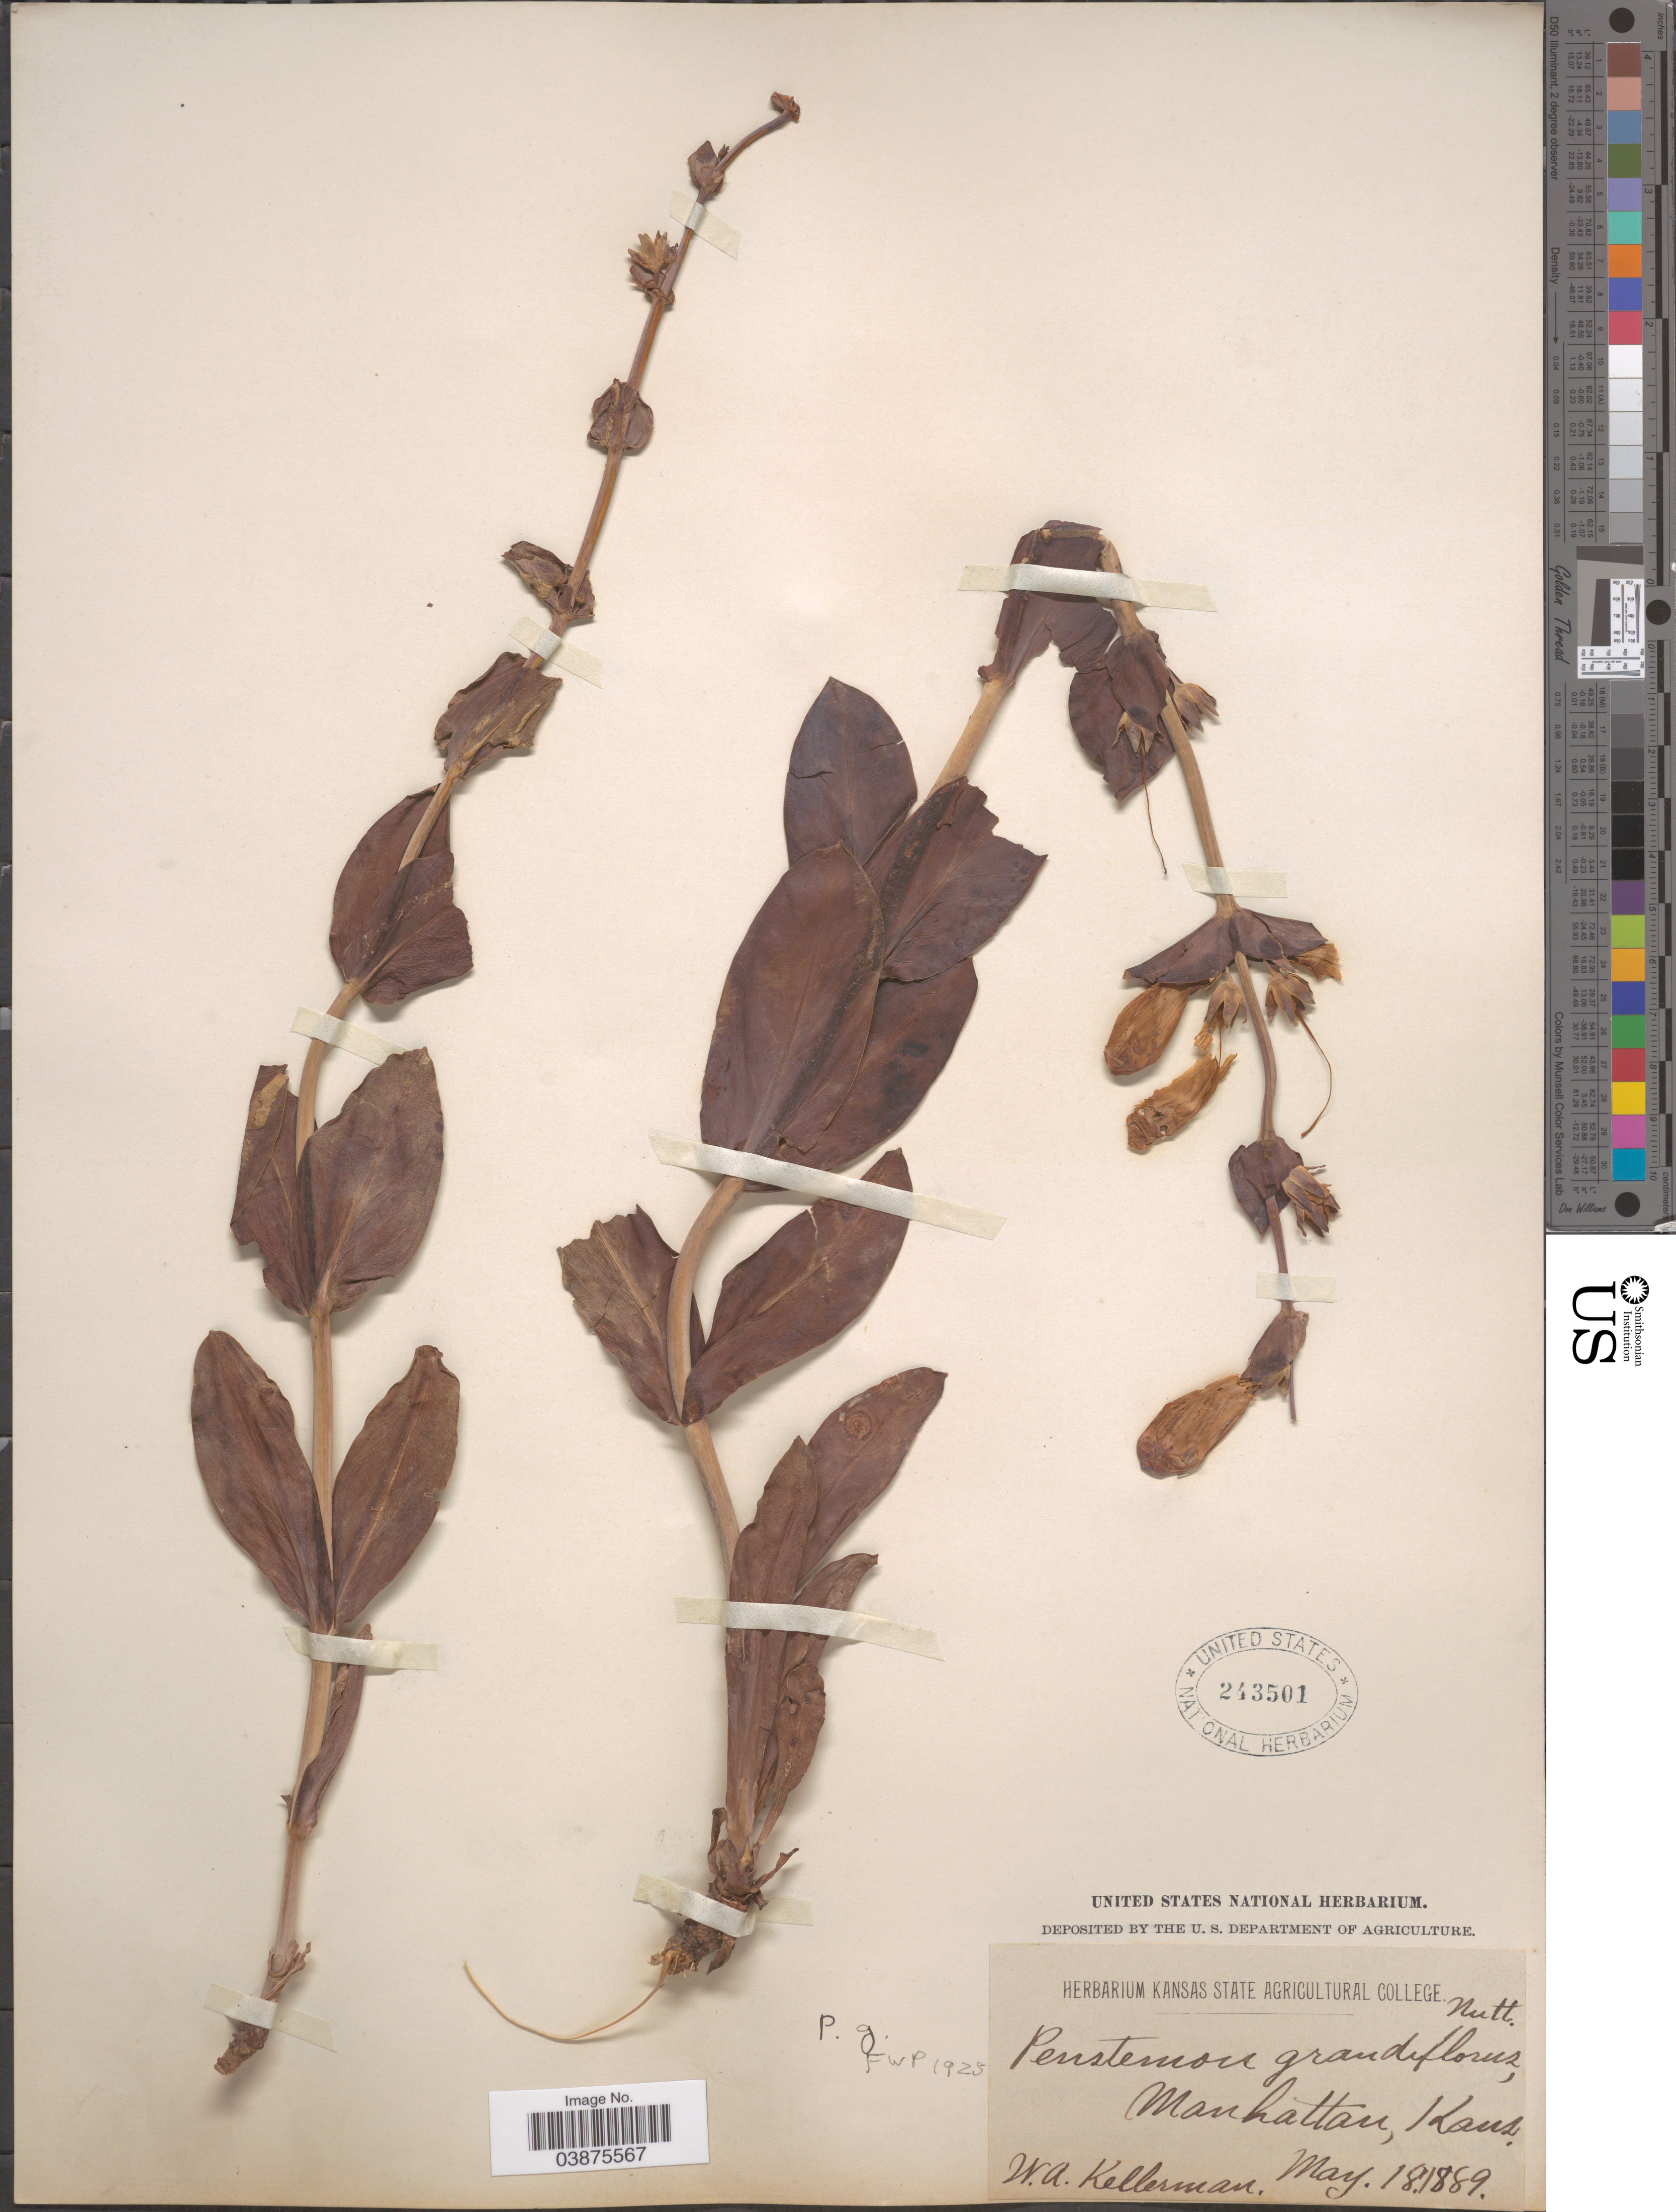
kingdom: Plantae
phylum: Tracheophyta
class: Magnoliopsida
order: Lamiales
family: Plantaginaceae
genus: Penstemon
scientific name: Penstemon grandiflorus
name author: Nutt.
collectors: W. Kellerman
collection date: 1889-05-18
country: United States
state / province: Kansas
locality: Manhattan.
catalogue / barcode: US 243501